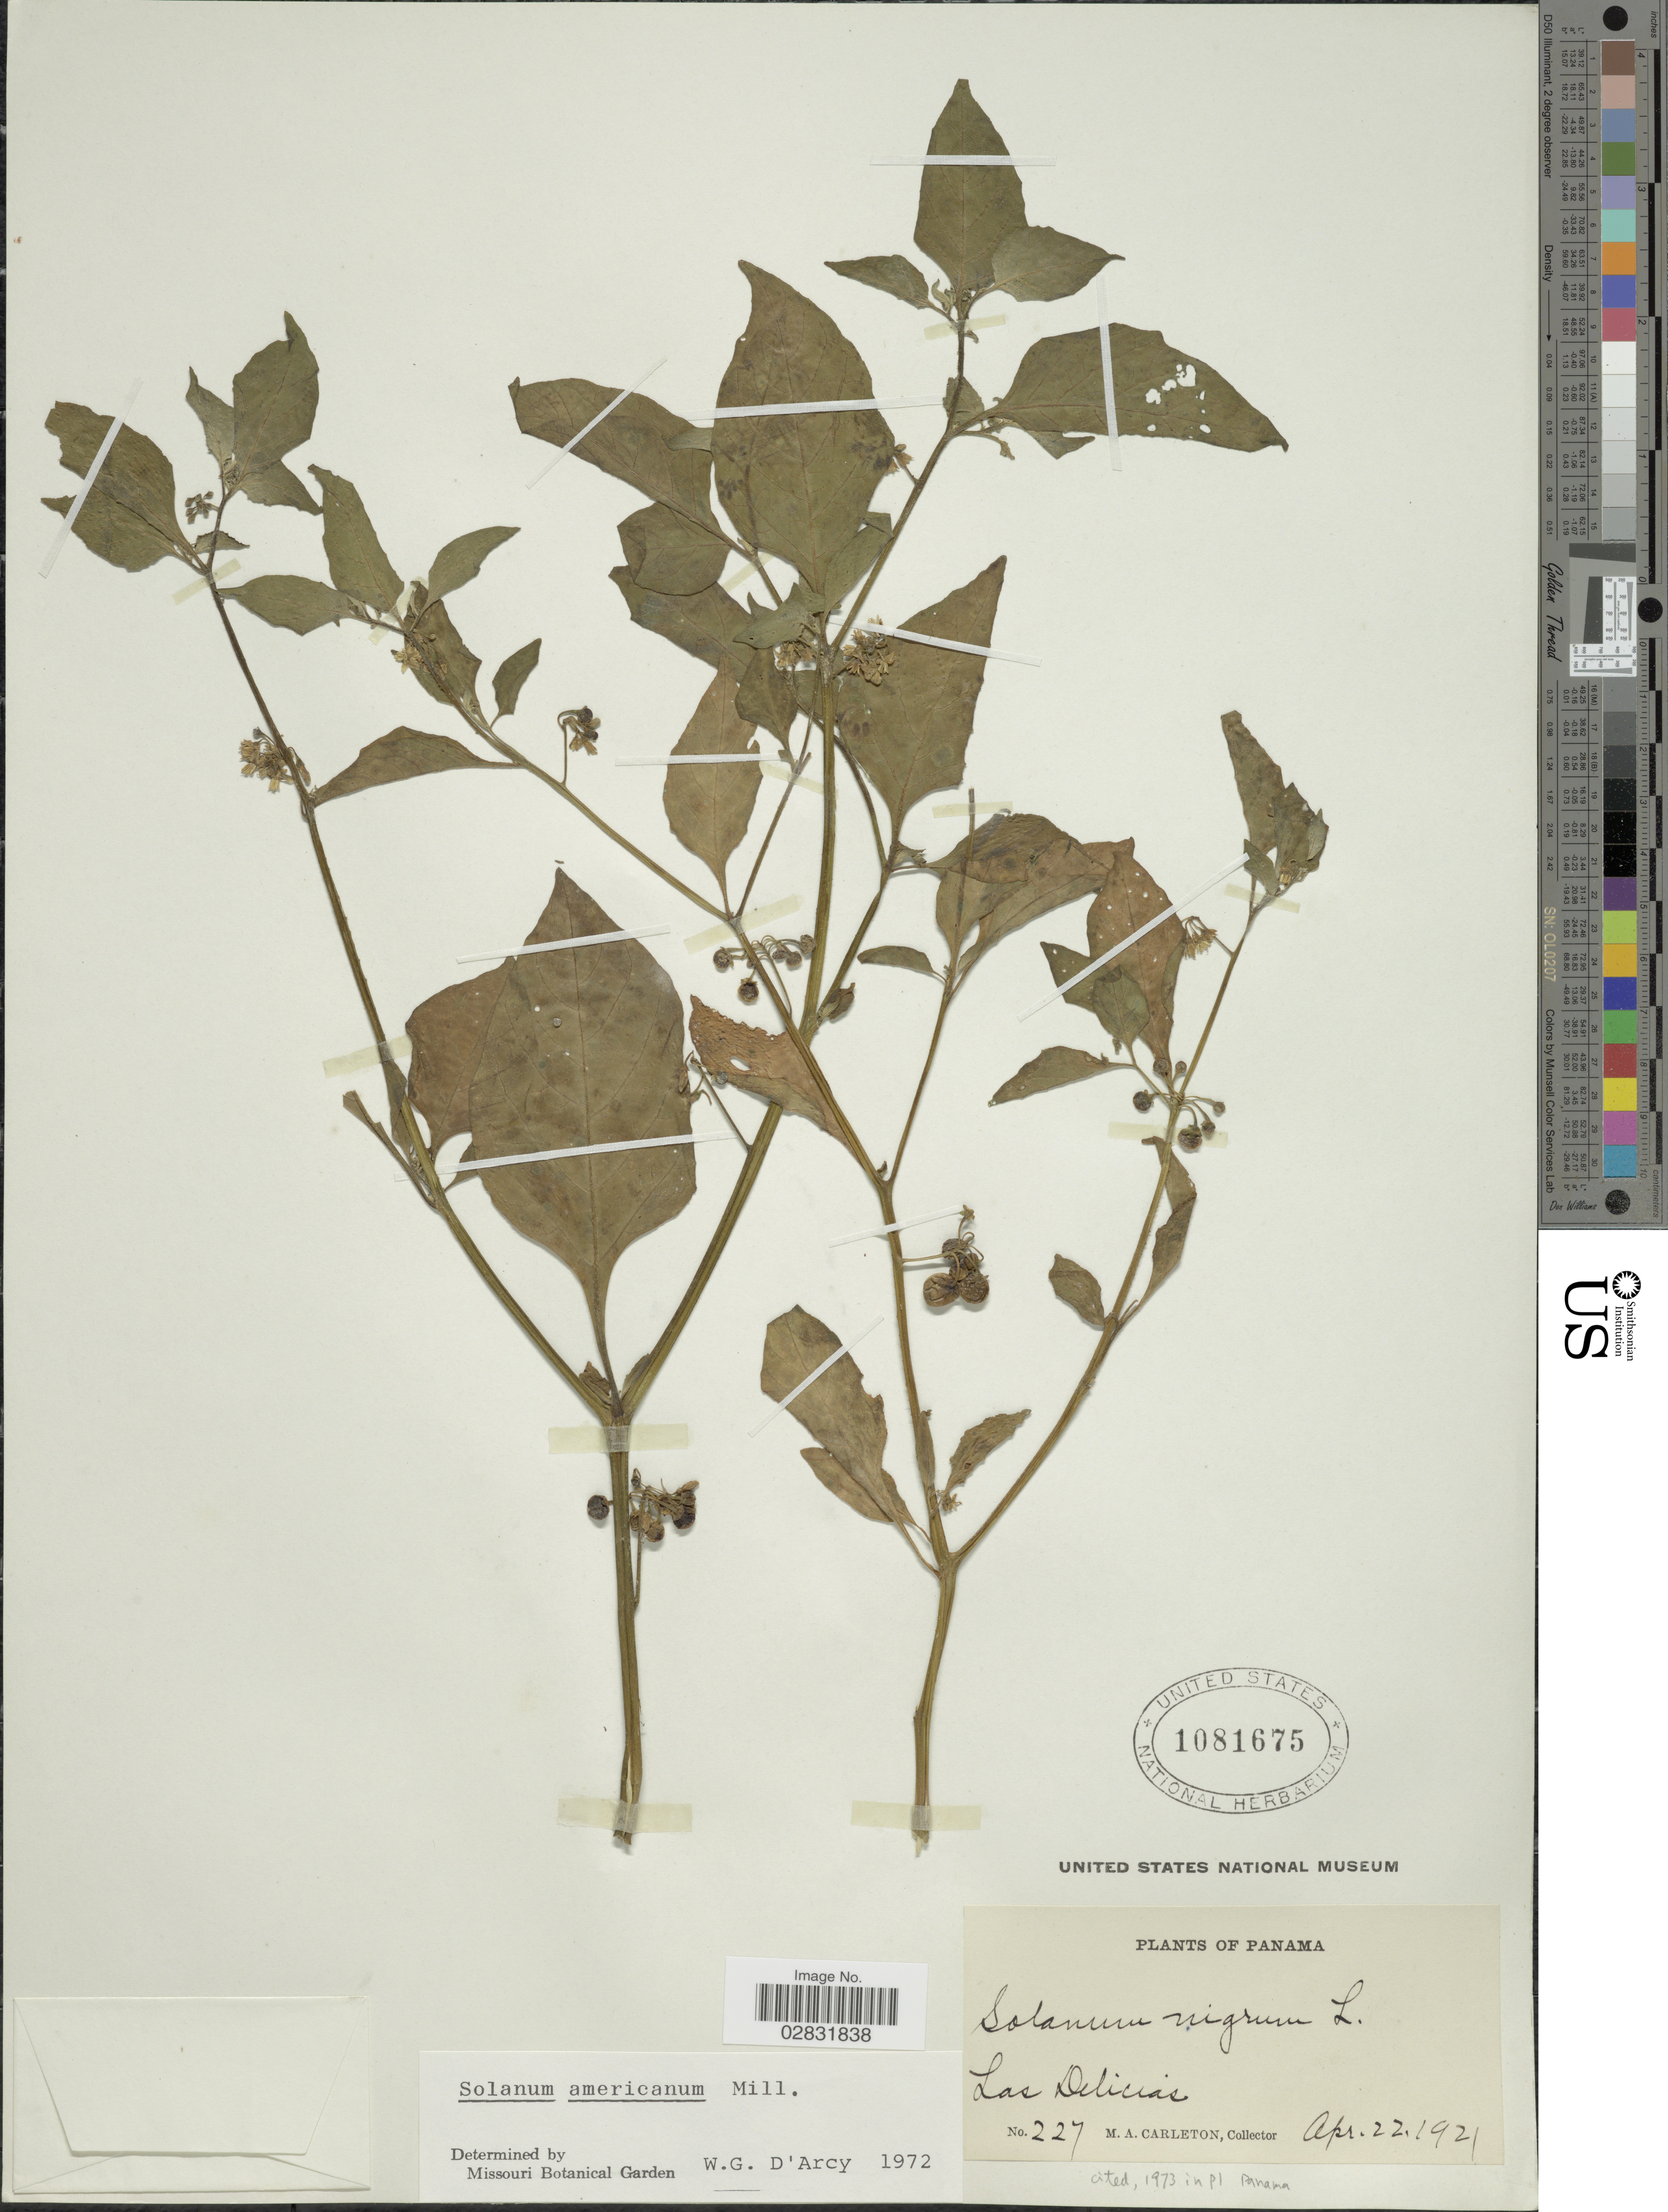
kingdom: Plantae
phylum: Tracheophyta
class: Magnoliopsida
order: Solanales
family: Solanaceae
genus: Solanum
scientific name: Solanum americanum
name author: Mill.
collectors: M. A. Carleton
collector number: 227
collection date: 1921-04-22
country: Panama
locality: Las Delicias.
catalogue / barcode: US 1081675